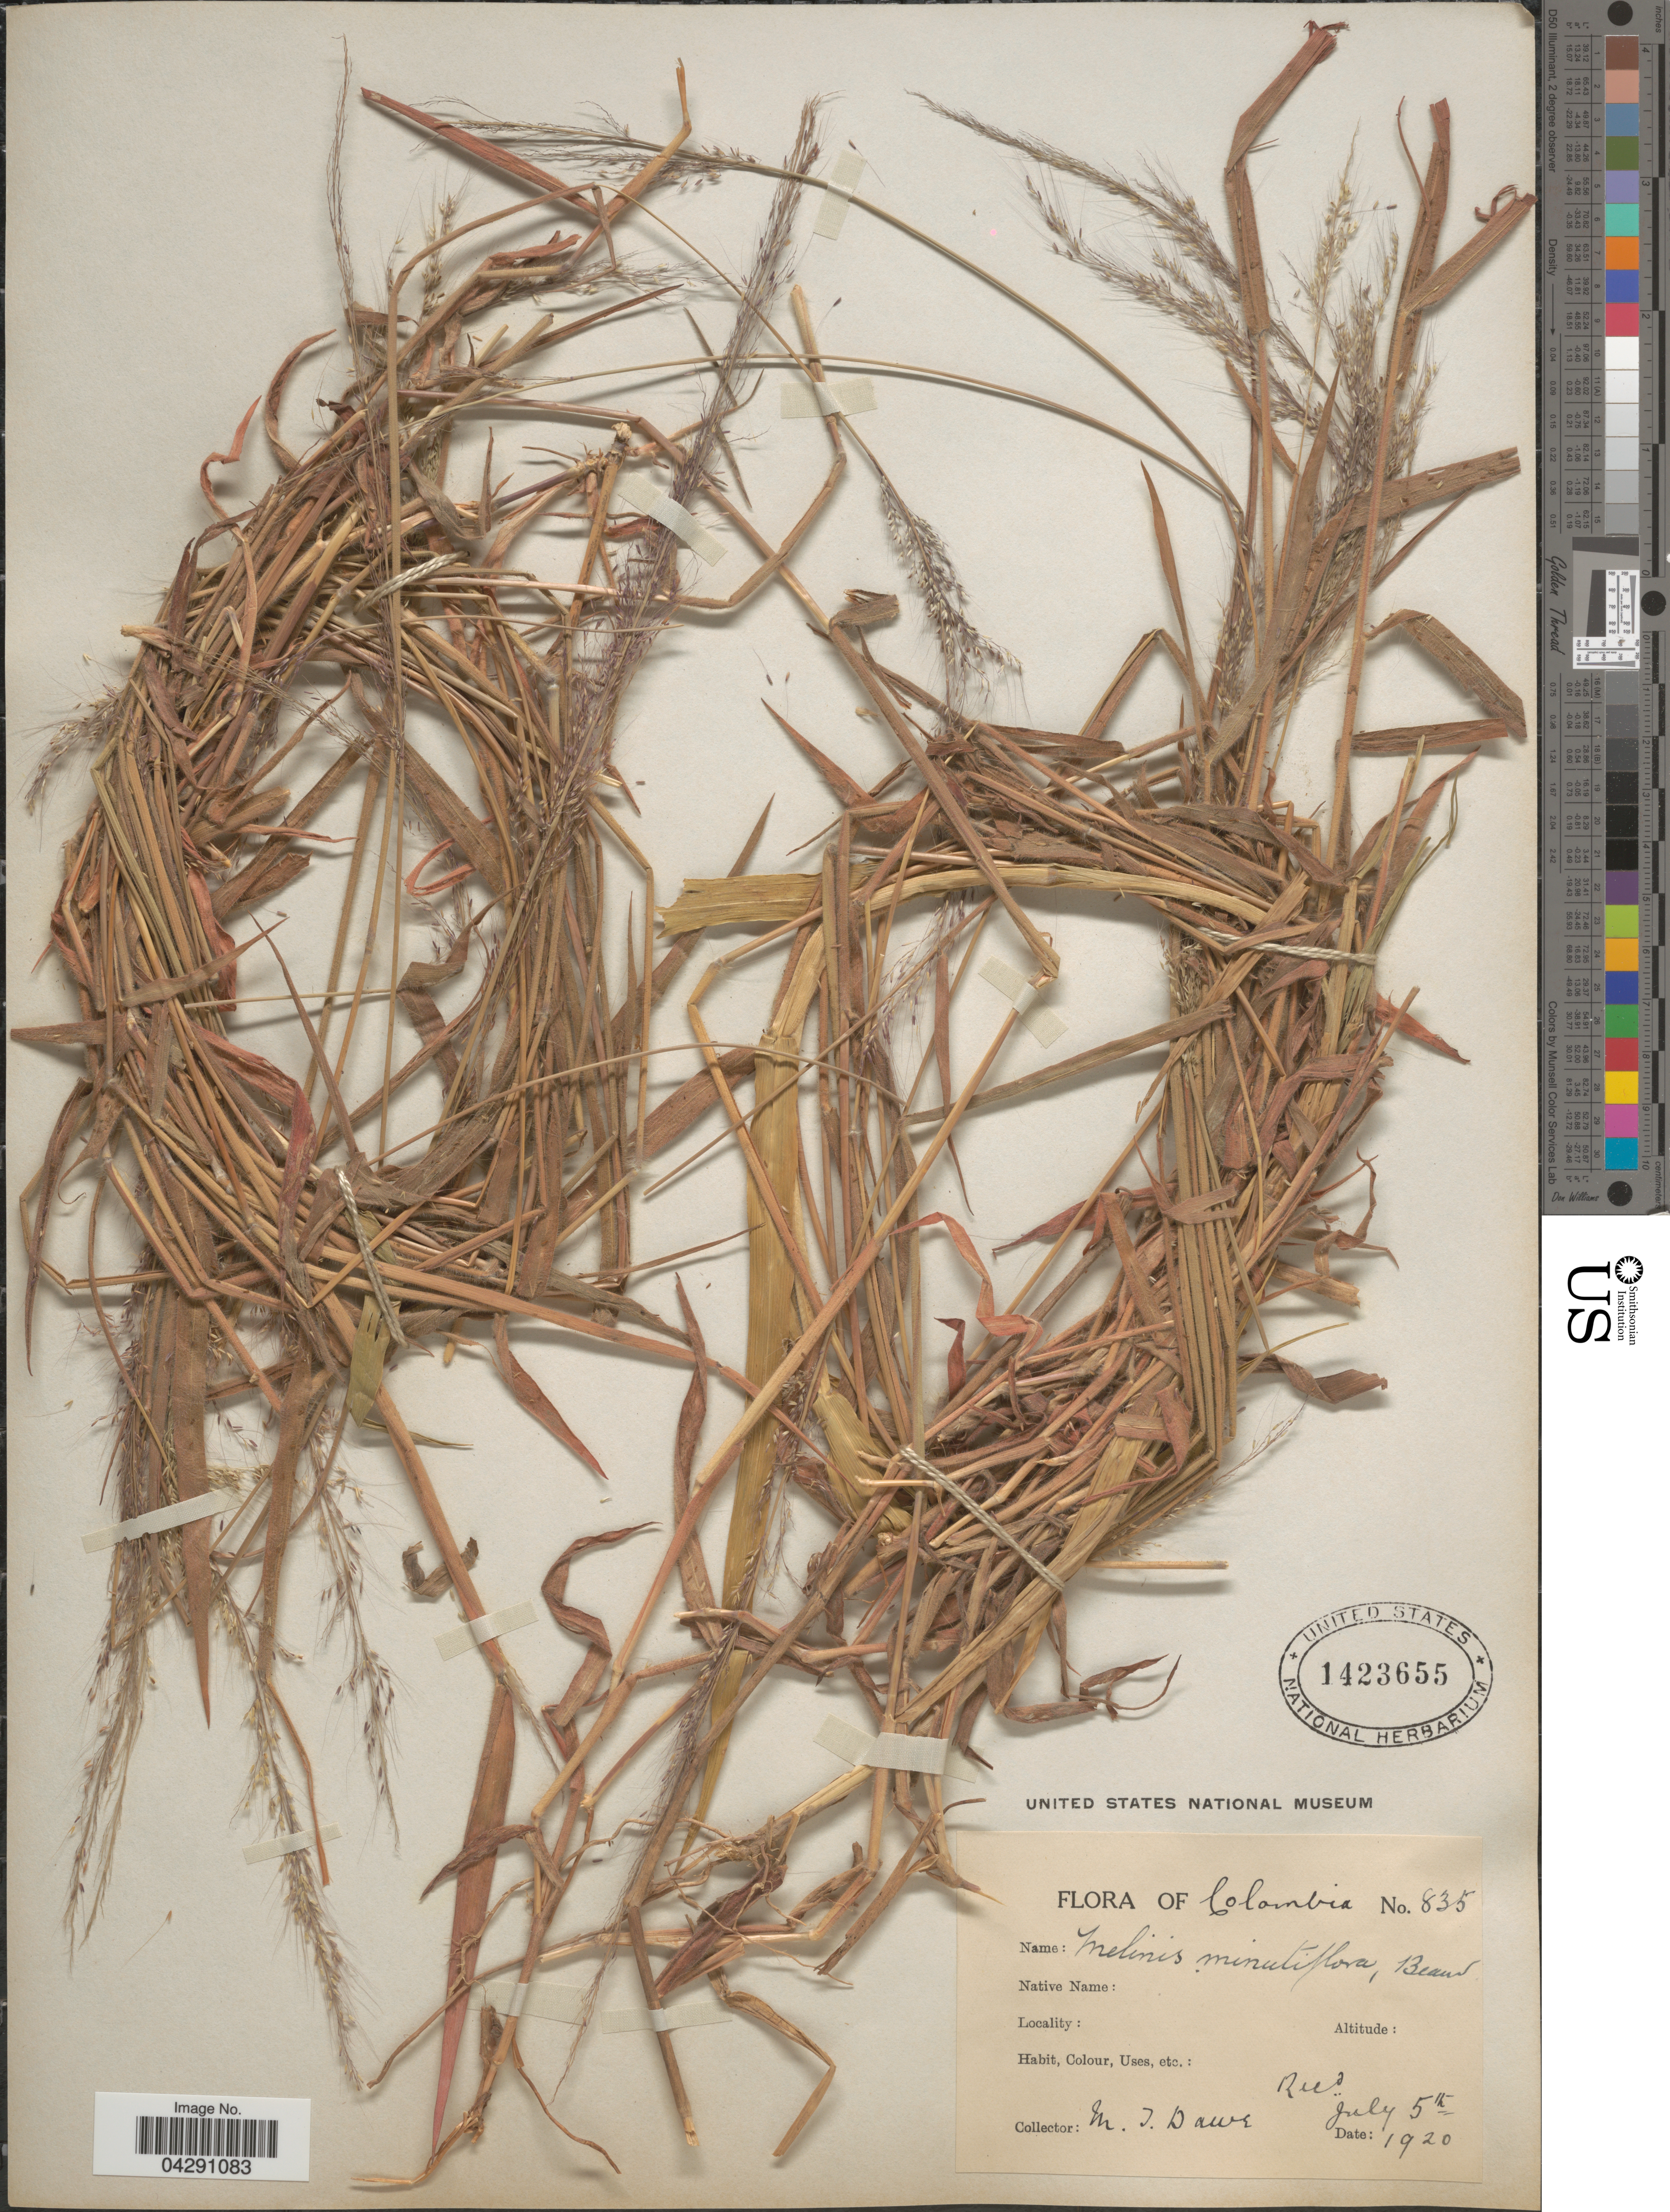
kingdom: Plantae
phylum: Tracheophyta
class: Liliopsida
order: Poales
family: Poaceae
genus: Melinis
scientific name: Melinis minutiflora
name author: P. Beauv.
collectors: M. T. Dawe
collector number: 835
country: Colombia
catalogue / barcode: US 1423655